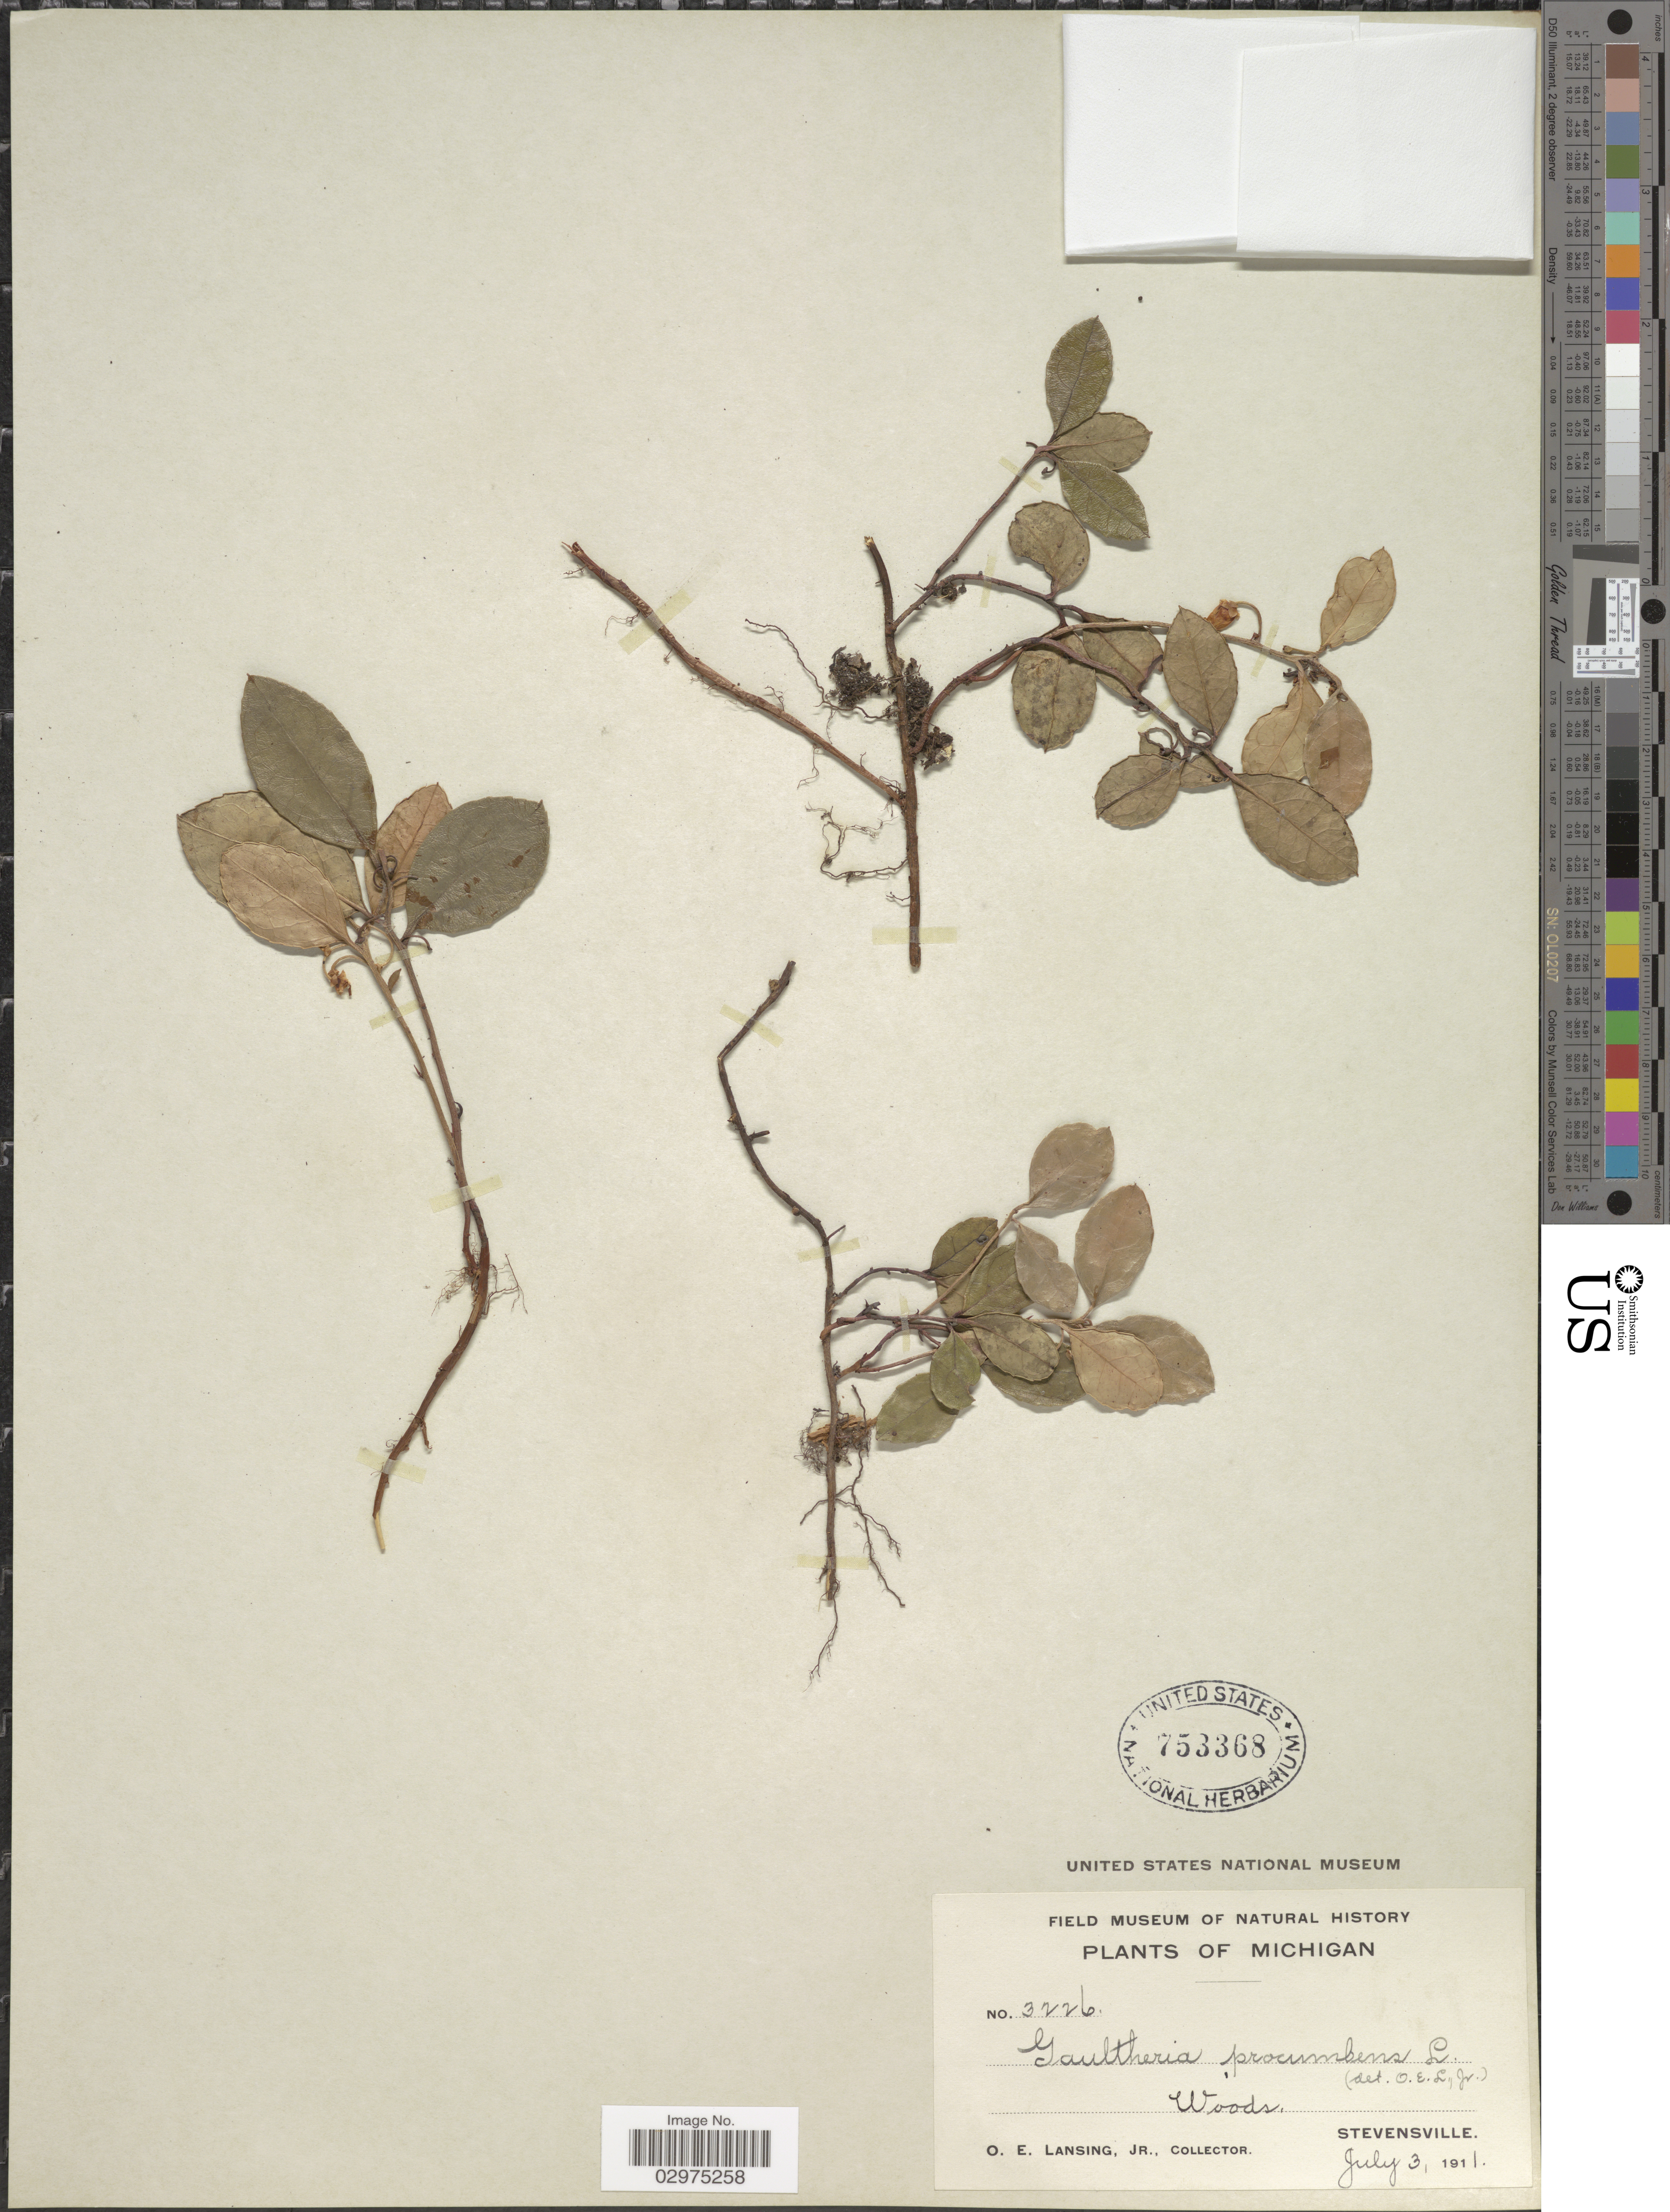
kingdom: Plantae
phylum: Tracheophyta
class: Magnoliopsida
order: Ericales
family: Ericaceae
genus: Gaultheria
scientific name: Gaultheria procumbens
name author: L.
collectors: O. E. Lansing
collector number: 3226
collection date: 1911-07-03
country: United States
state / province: Michigan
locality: Stevensville.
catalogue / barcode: US 753368